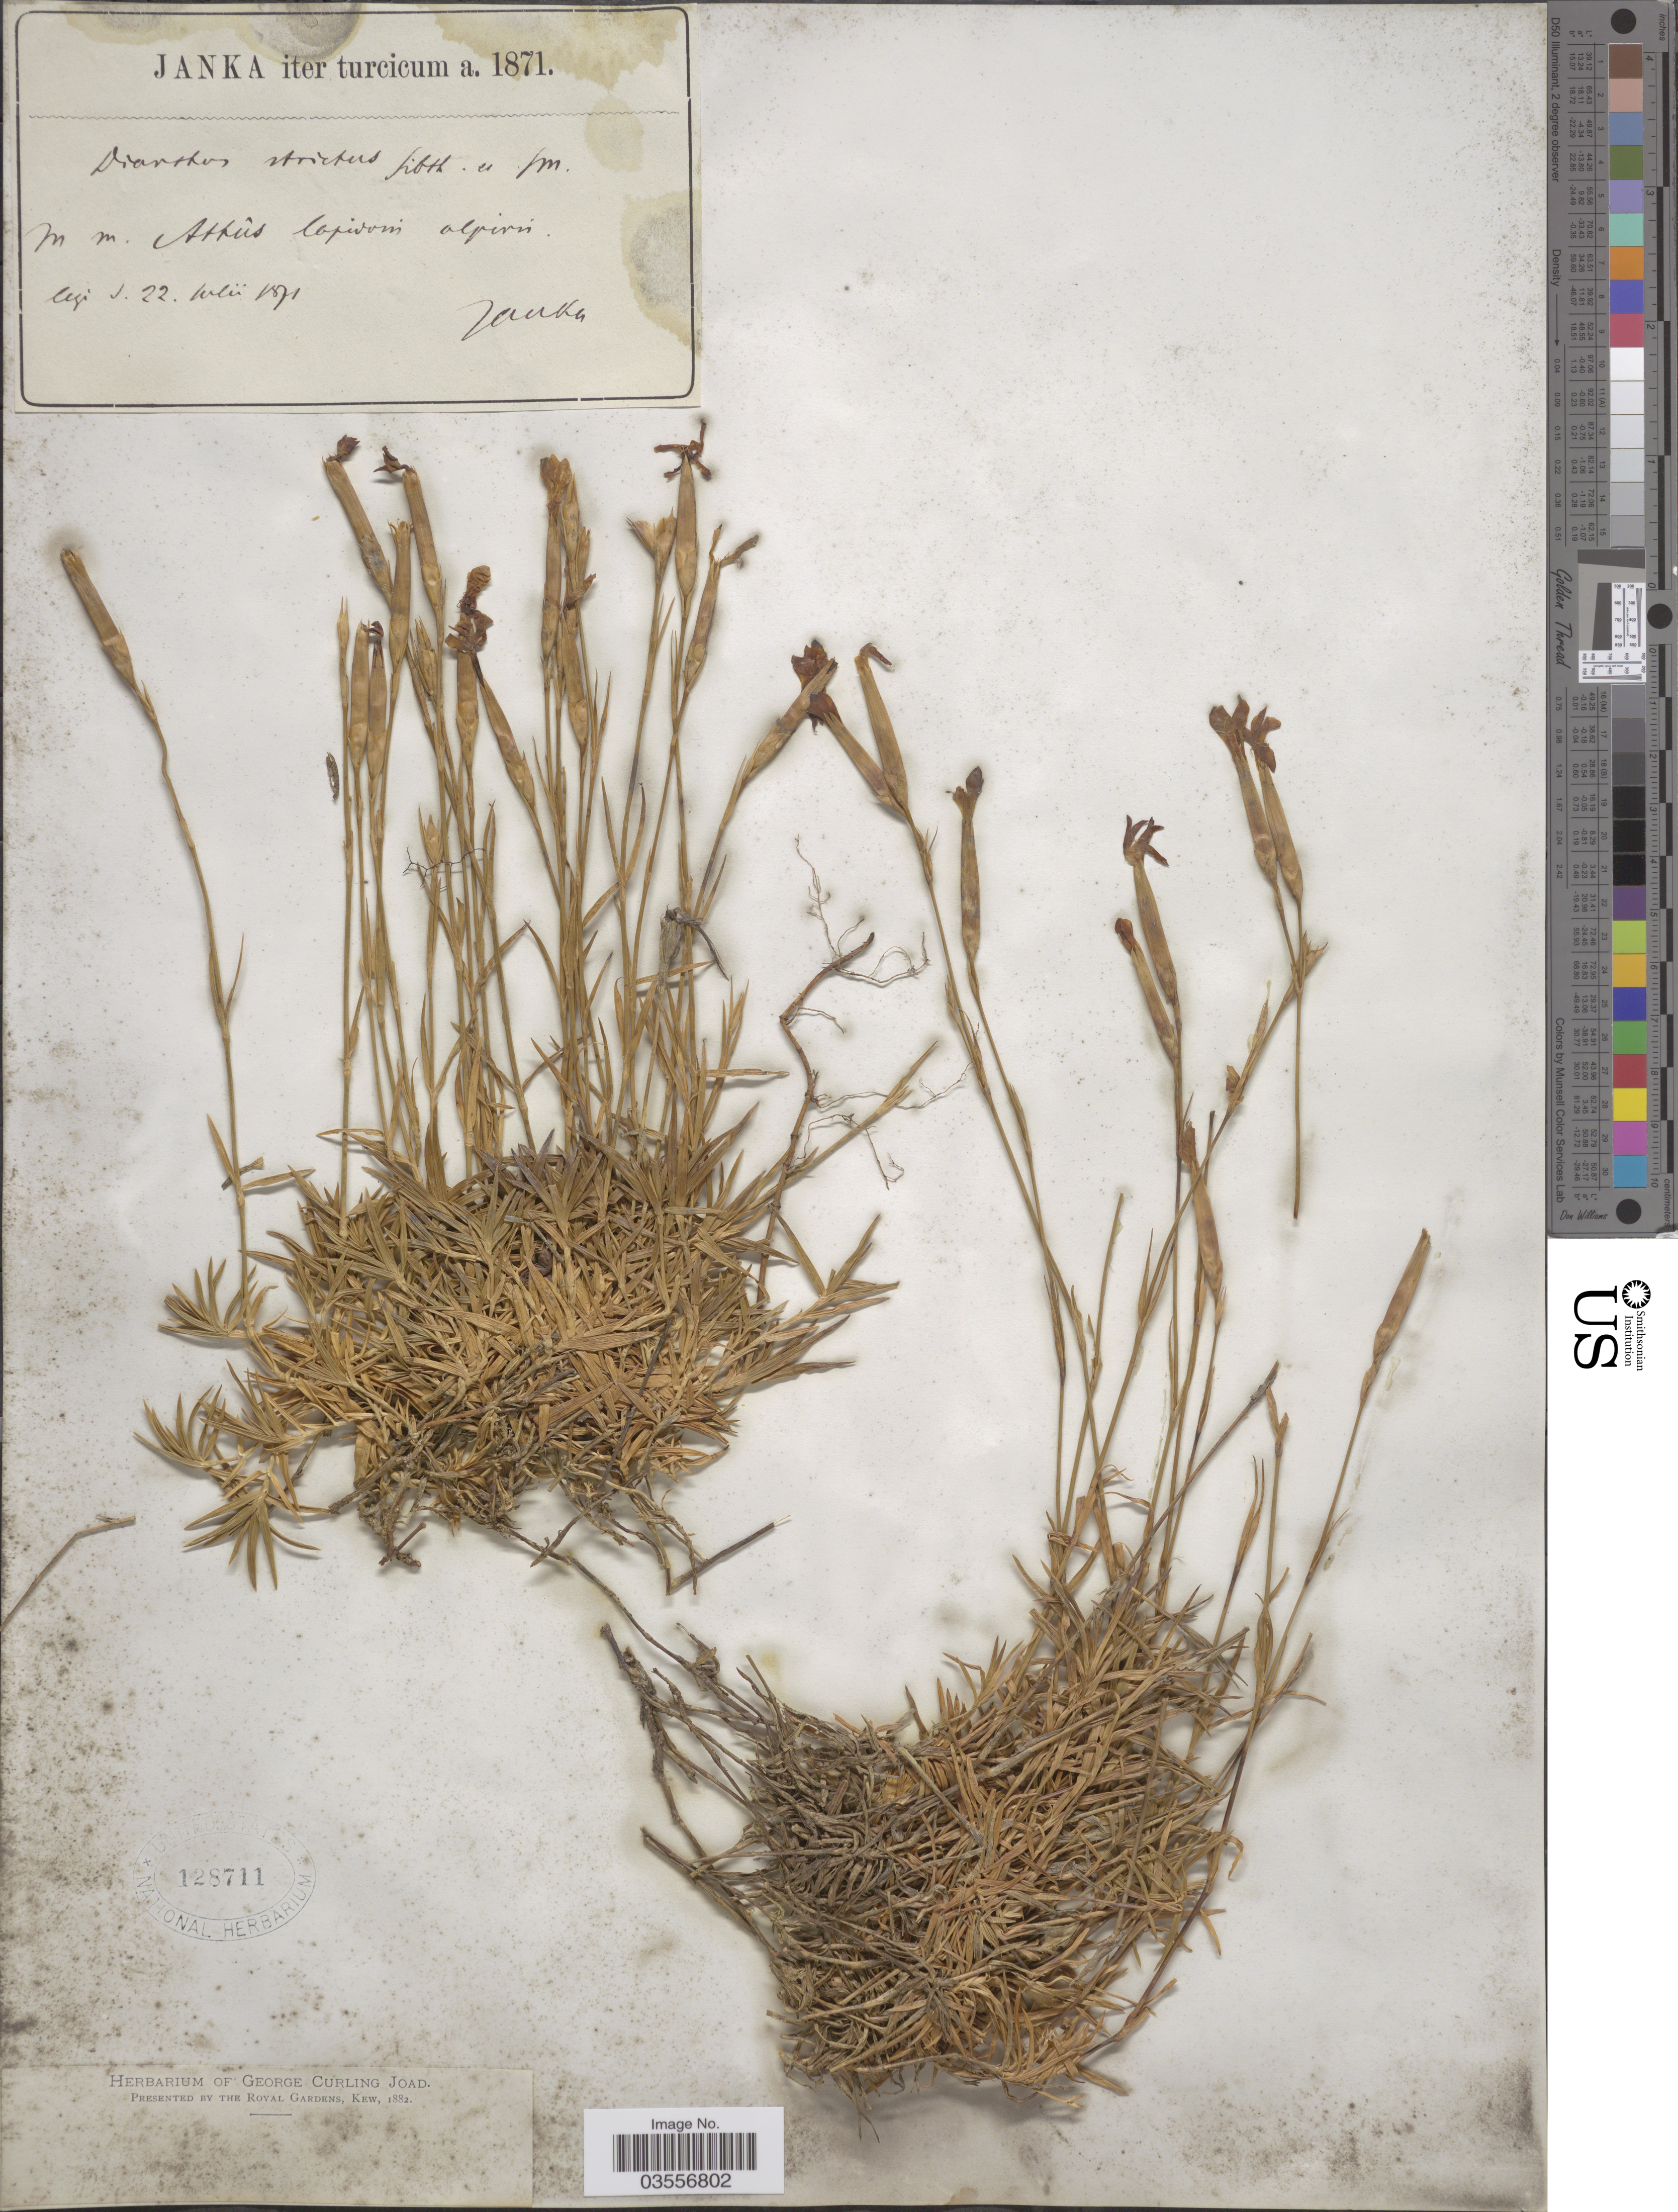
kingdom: Plantae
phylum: Tracheophyta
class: Magnoliopsida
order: Caryophyllales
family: Caryophyllaceae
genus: Dianthus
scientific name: Dianthus strictus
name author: Banks & Sol.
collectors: V. Janka von Bulcs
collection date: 1871-07-22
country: Turkey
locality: Iter turcicum. In m. Attûs [interpreted] lapidosis alpinis.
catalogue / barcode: US 128711